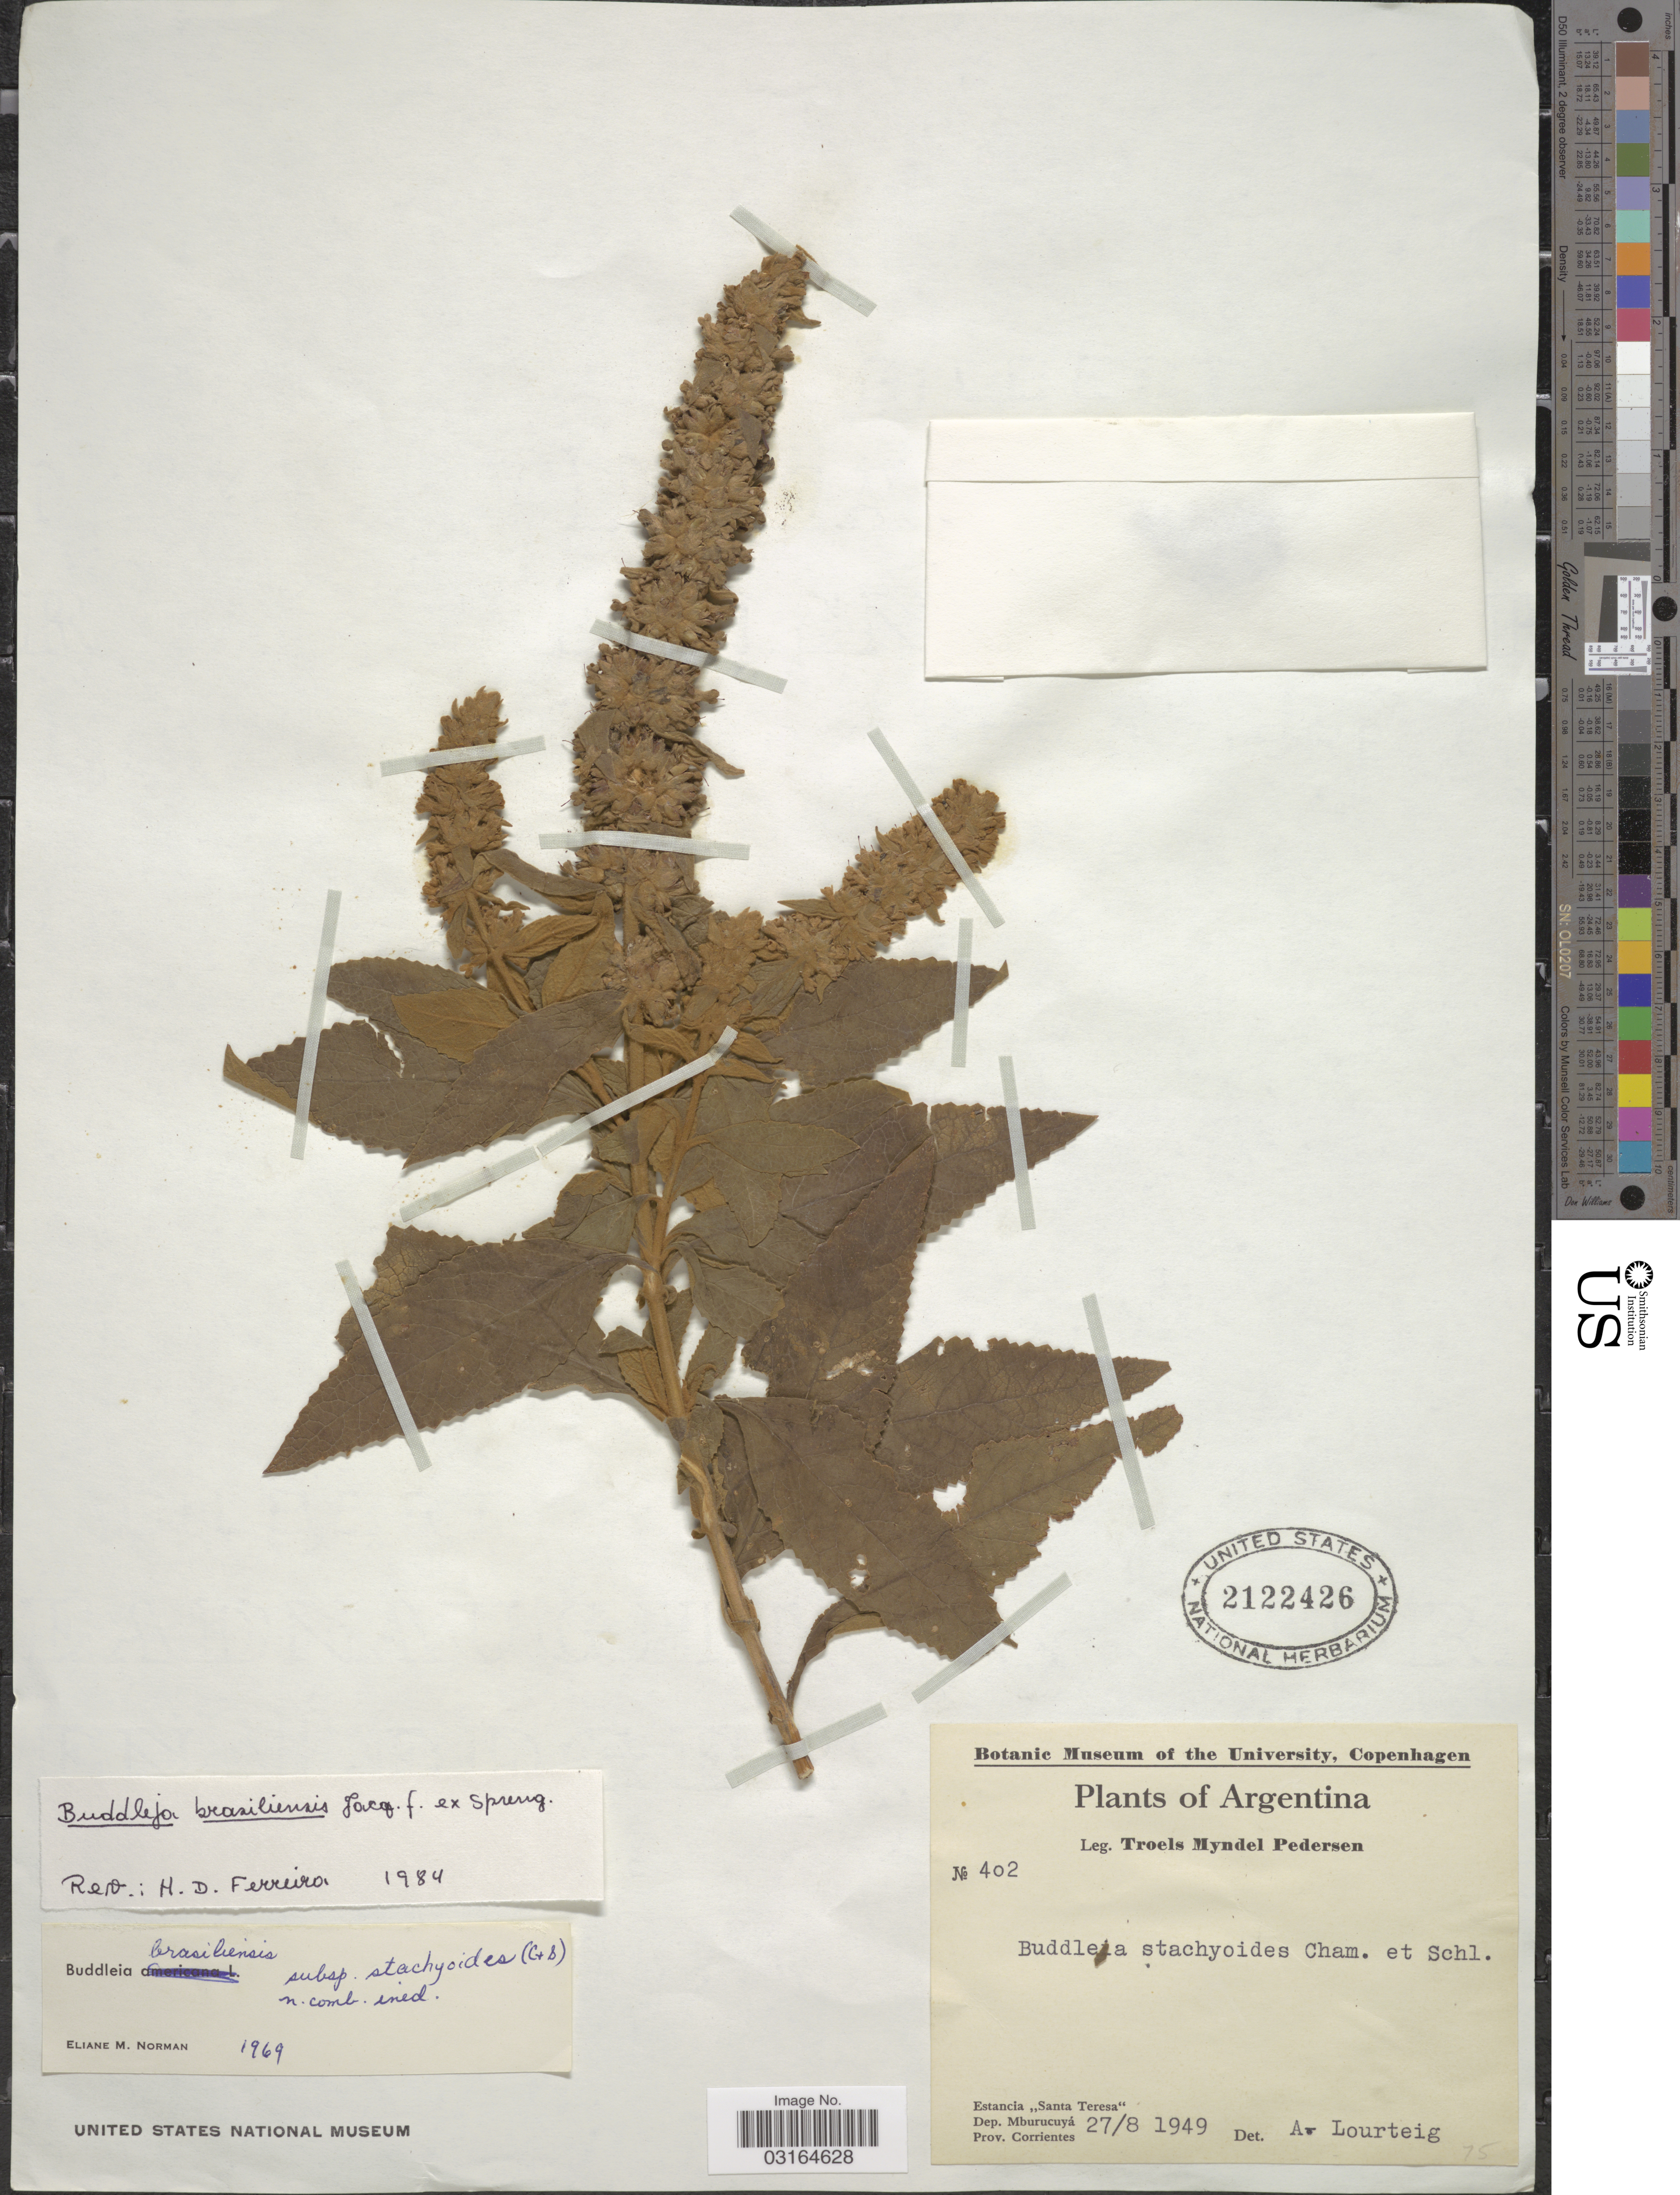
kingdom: Plantae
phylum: Tracheophyta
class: Magnoliopsida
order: Lamiales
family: Scrophulariaceae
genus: Buddleja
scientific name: Buddleja stachyoides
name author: Cham. & Schltdl.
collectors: T. Pederson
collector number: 402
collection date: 1949-08-27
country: Argentina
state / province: Corrientes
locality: Estancia "Santa Teresa", Dep. Mburucuyá.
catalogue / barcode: US 2122426